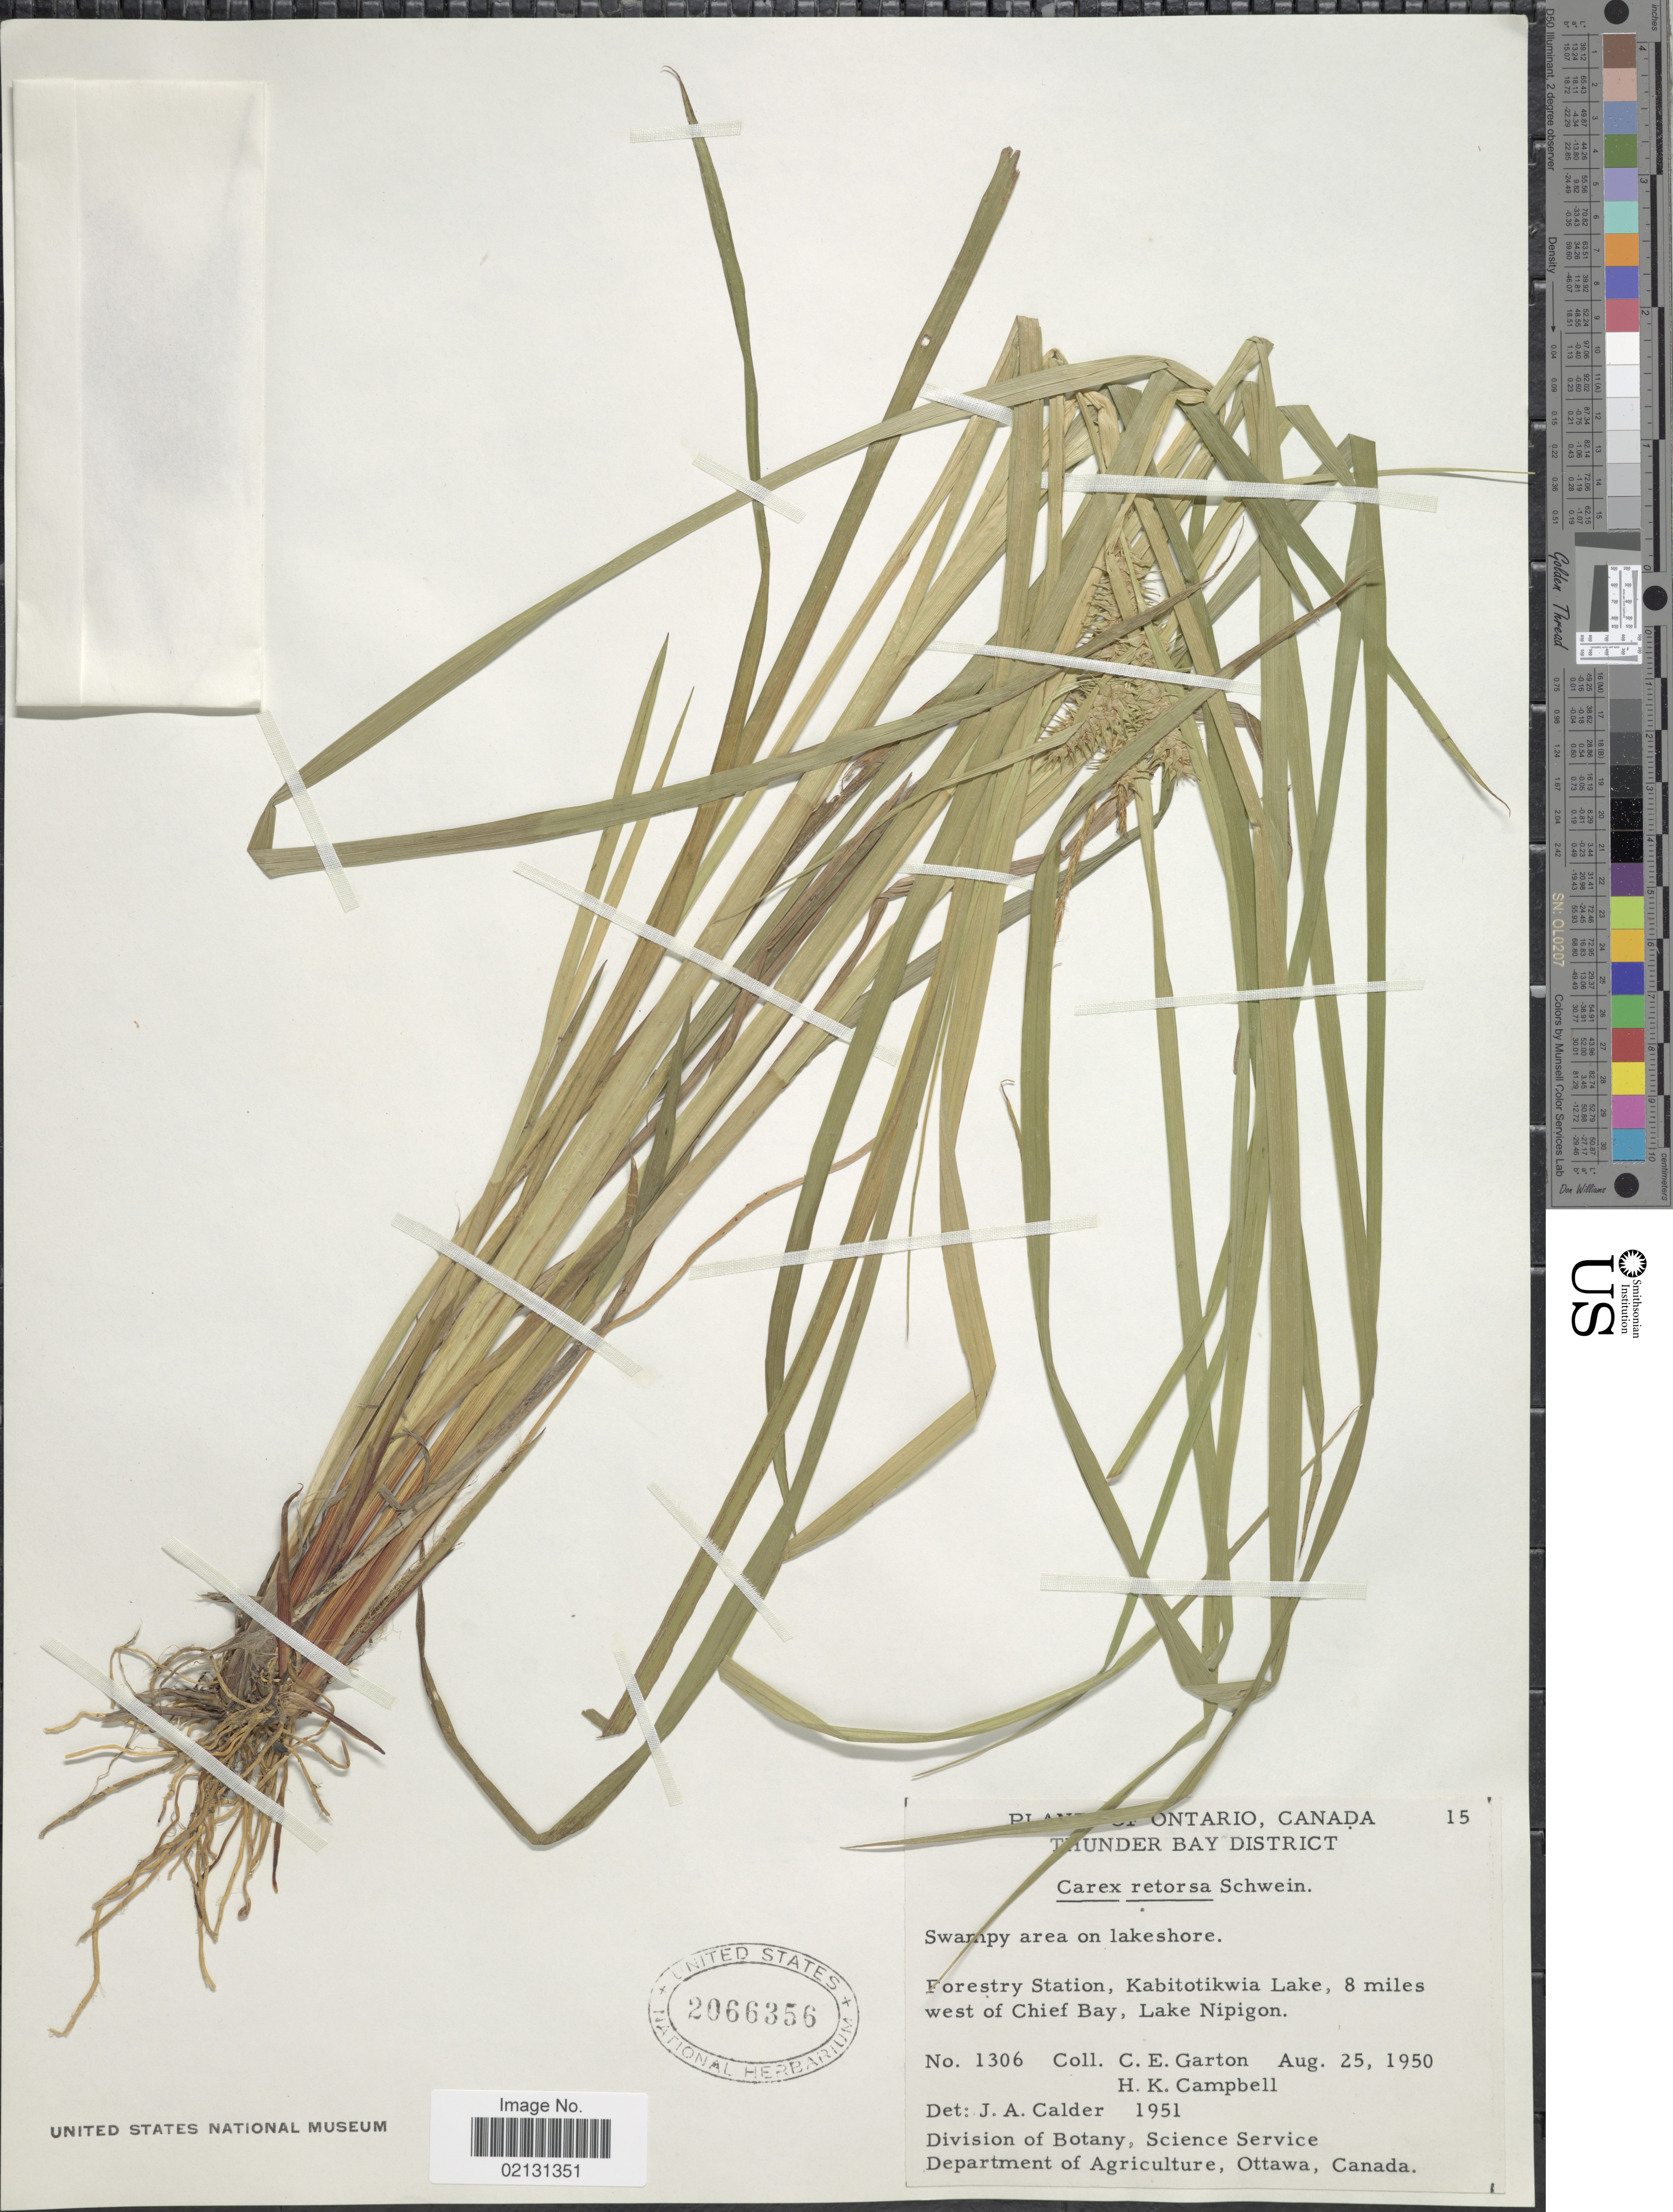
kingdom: Plantae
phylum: Tracheophyta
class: Liliopsida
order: Poales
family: Cyperaceae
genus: Carex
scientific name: Carex retrorsa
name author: Schwein.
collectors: C. E. Garton & H. K. Campbell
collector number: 1306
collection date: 1950-08-25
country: Canada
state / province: Ontario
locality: Thunder Bay District, Swampy area on lakeshore, Forestry Station, Kabitotikwia Lake, 8 miles west of Chief Bay, Lake Nipigon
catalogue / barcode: US 2066356